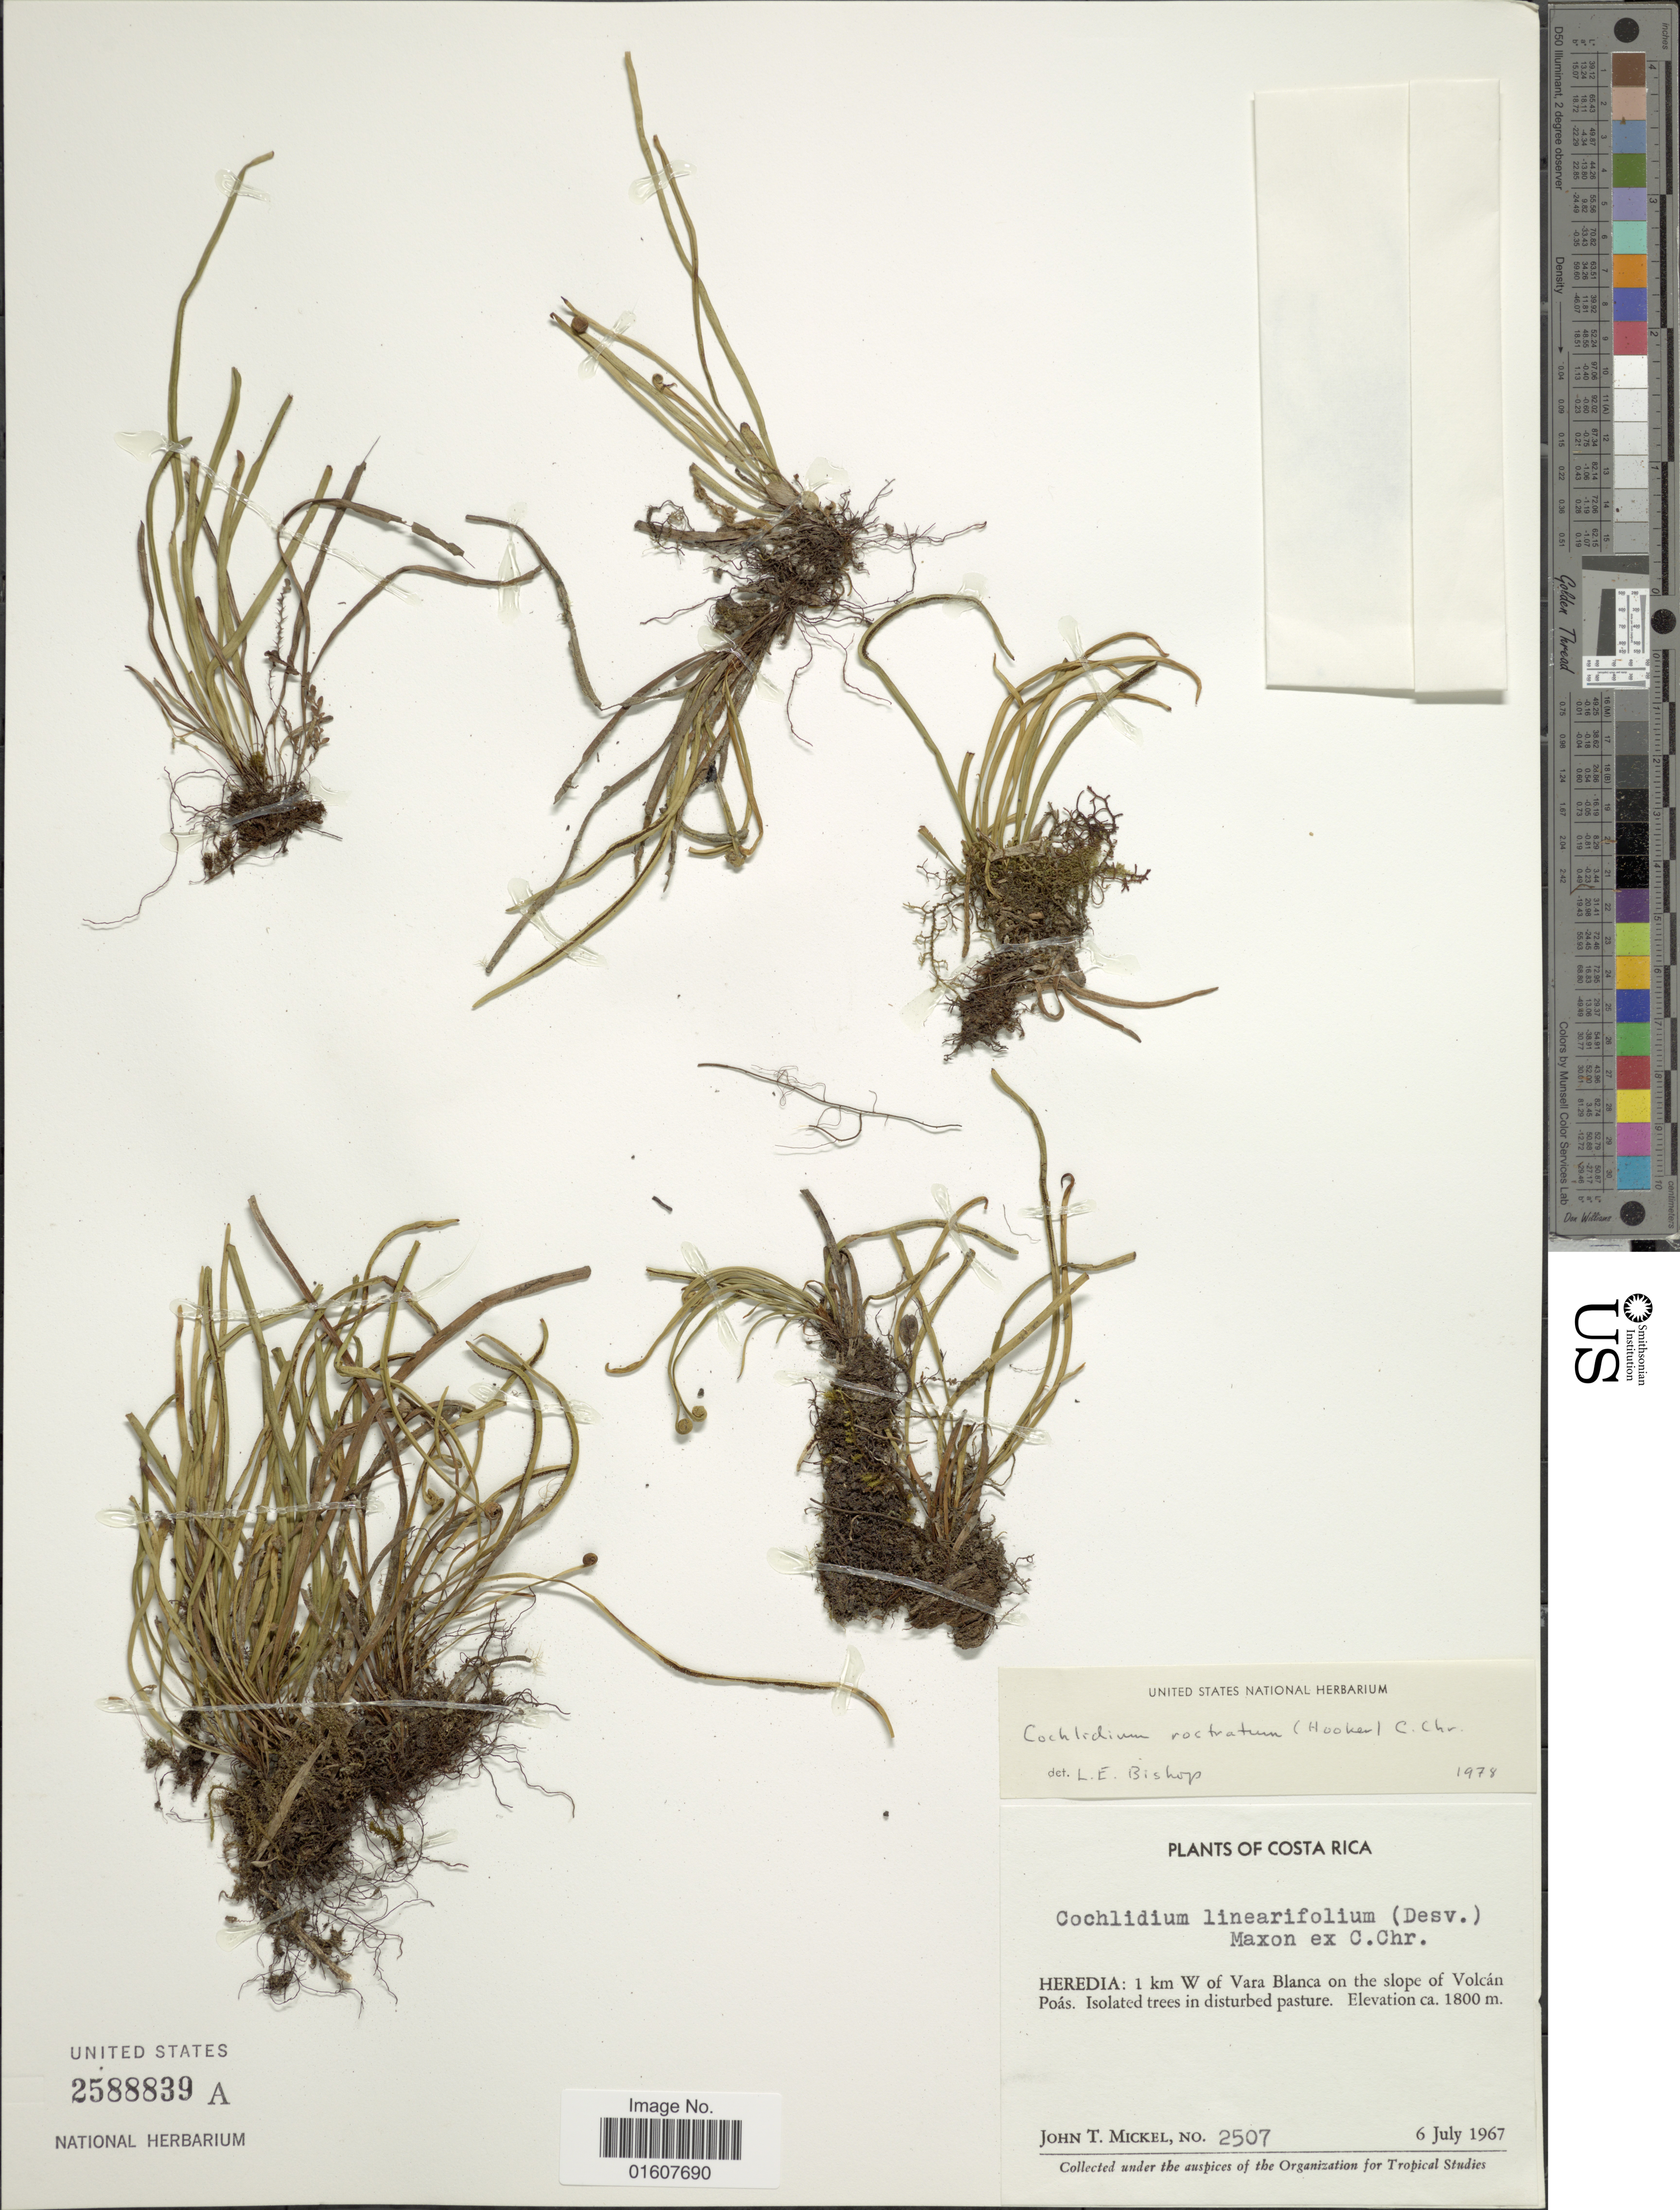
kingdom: Plantae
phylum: Tracheophyta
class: Polypodiopsida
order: Polypodiales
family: Polypodiaceae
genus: Cochlidium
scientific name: Cochlidium rostratum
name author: (Hook.) Maxon ex C. Chr.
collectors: J. T. Mickel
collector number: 2507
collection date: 1967-07-06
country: Costa Rica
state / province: Heredia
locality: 1 km W of Vara Blanca on the slopes of Volcán Poás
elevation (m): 1800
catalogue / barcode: US 2588839A